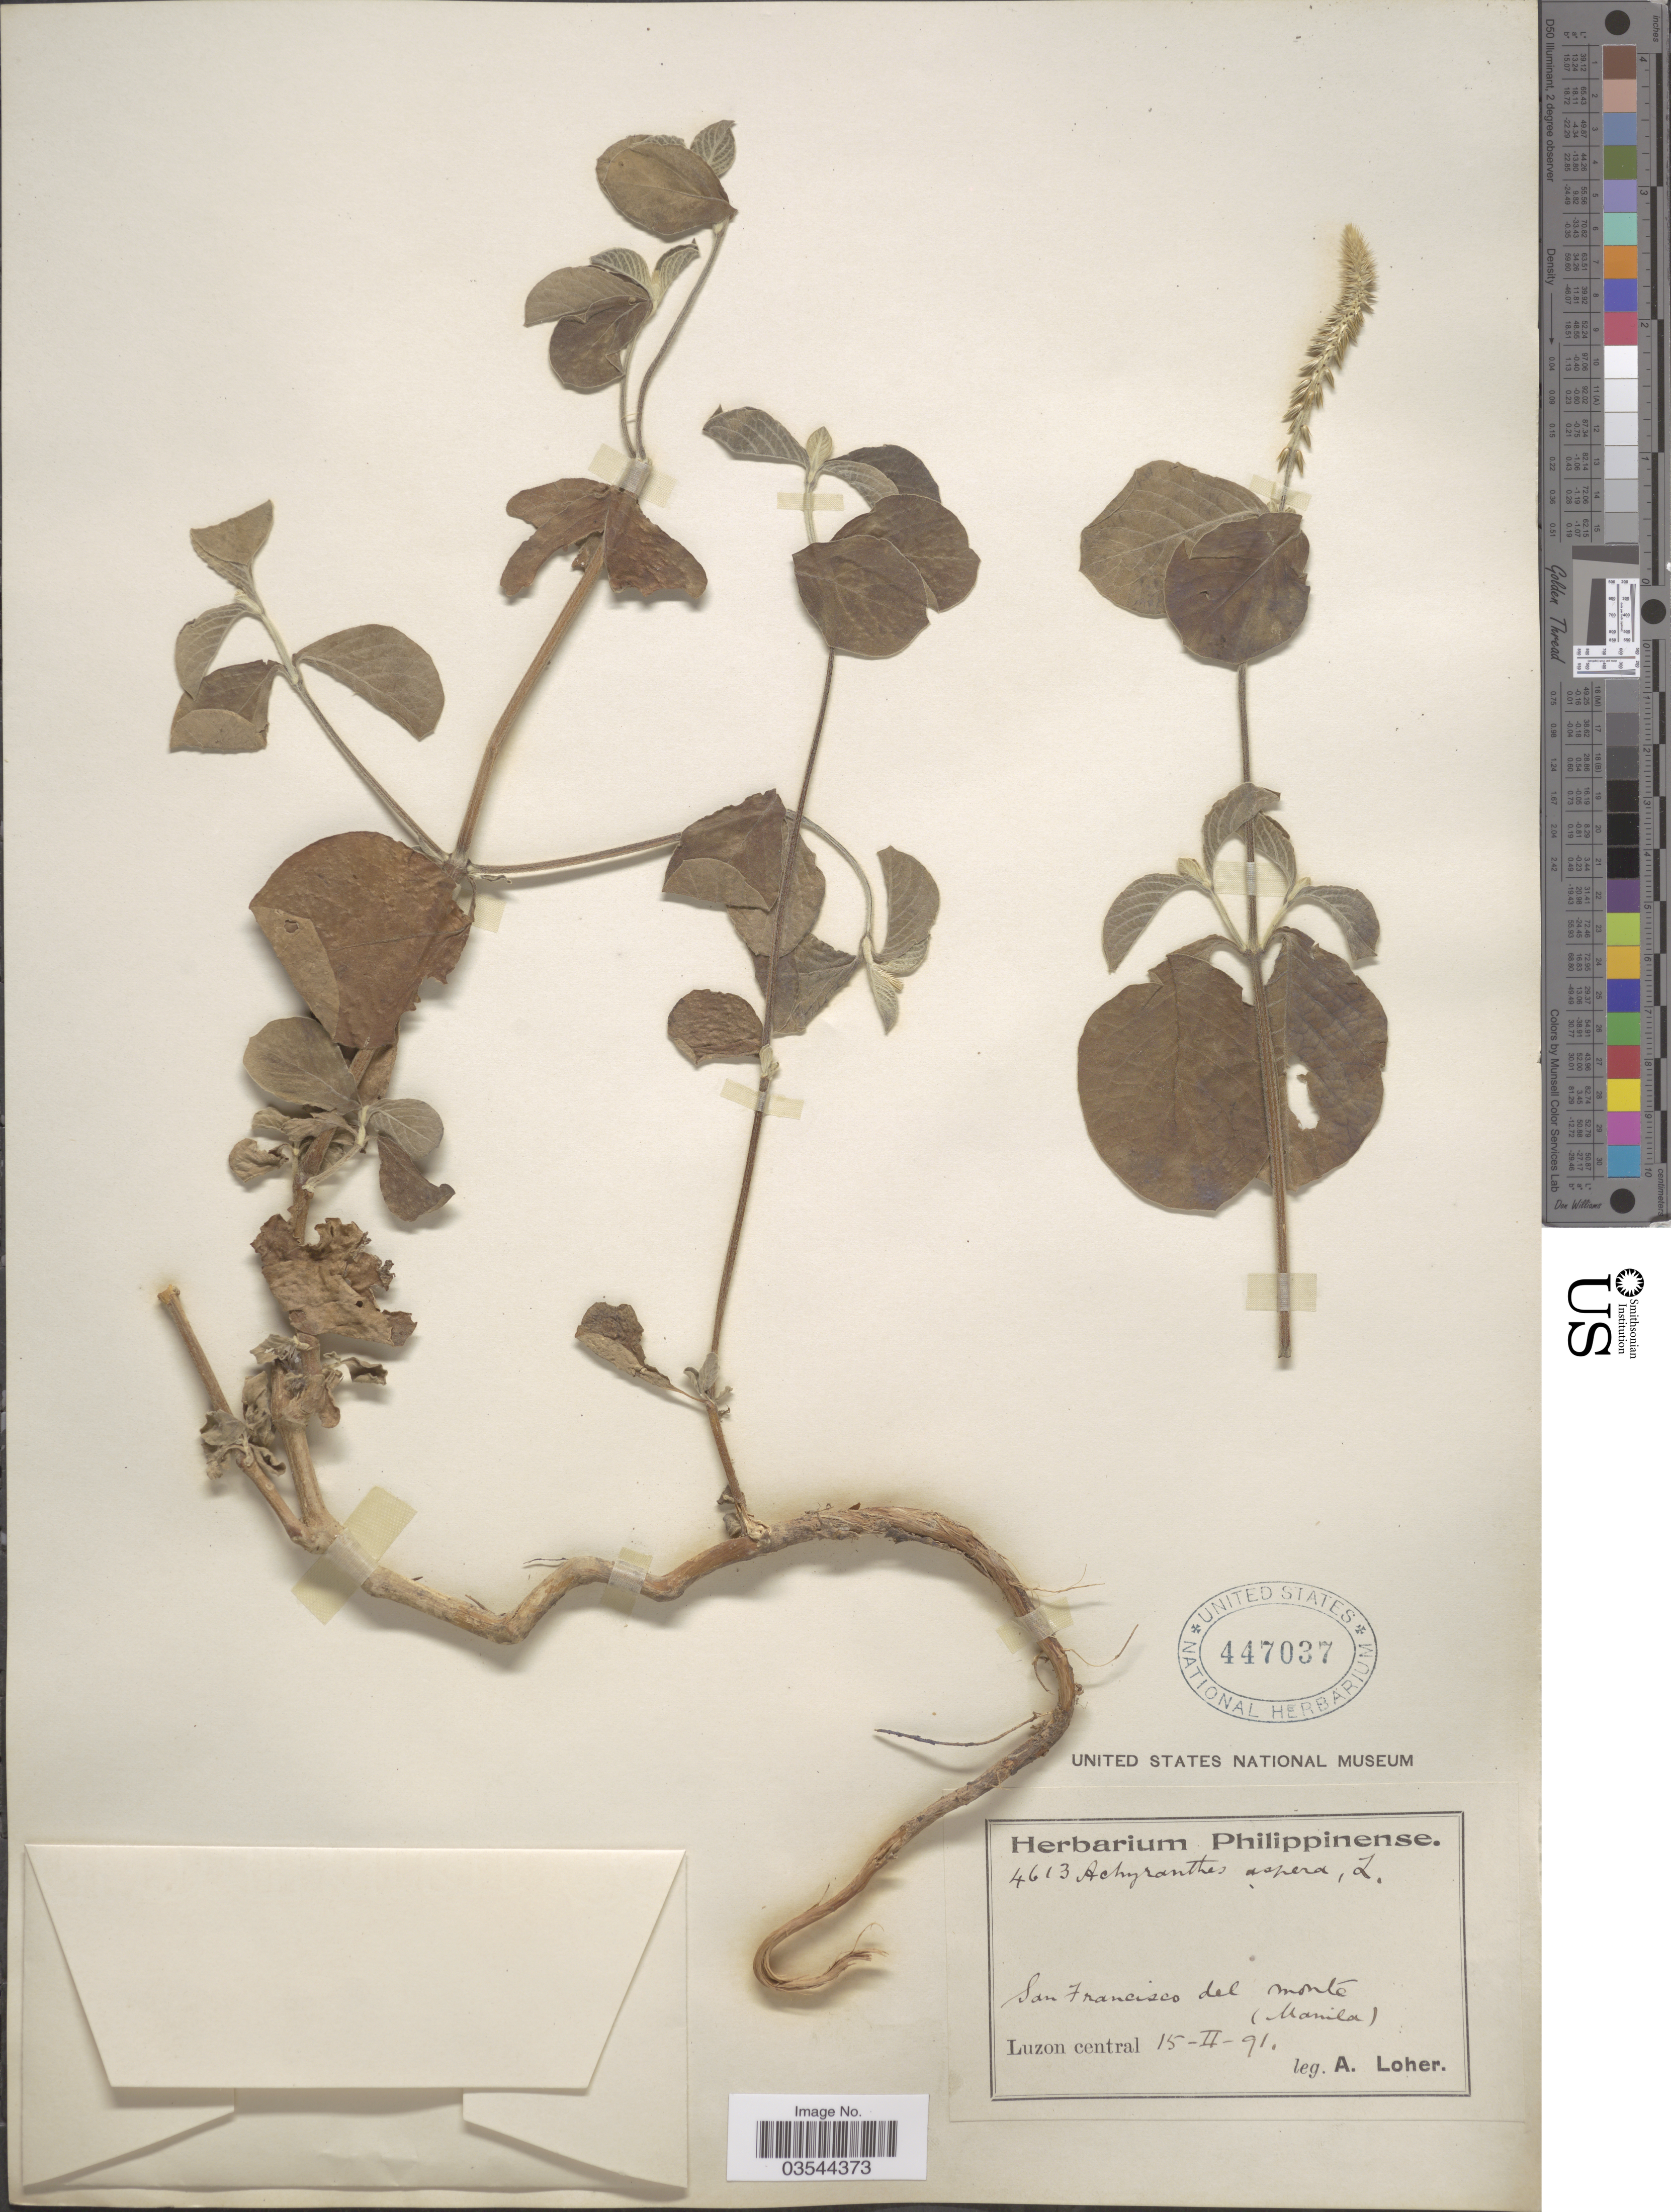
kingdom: Plantae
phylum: Tracheophyta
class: Magnoliopsida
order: Caryophyllales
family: Amaranthaceae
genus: Achyranthes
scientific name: Achyranthes aspera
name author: L.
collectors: A. Loher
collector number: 4613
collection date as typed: Transcribed d/m/y: 15/2/91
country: Philippines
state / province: Central Luzon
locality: San Francisco del Monte (Manila).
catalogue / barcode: US 447037